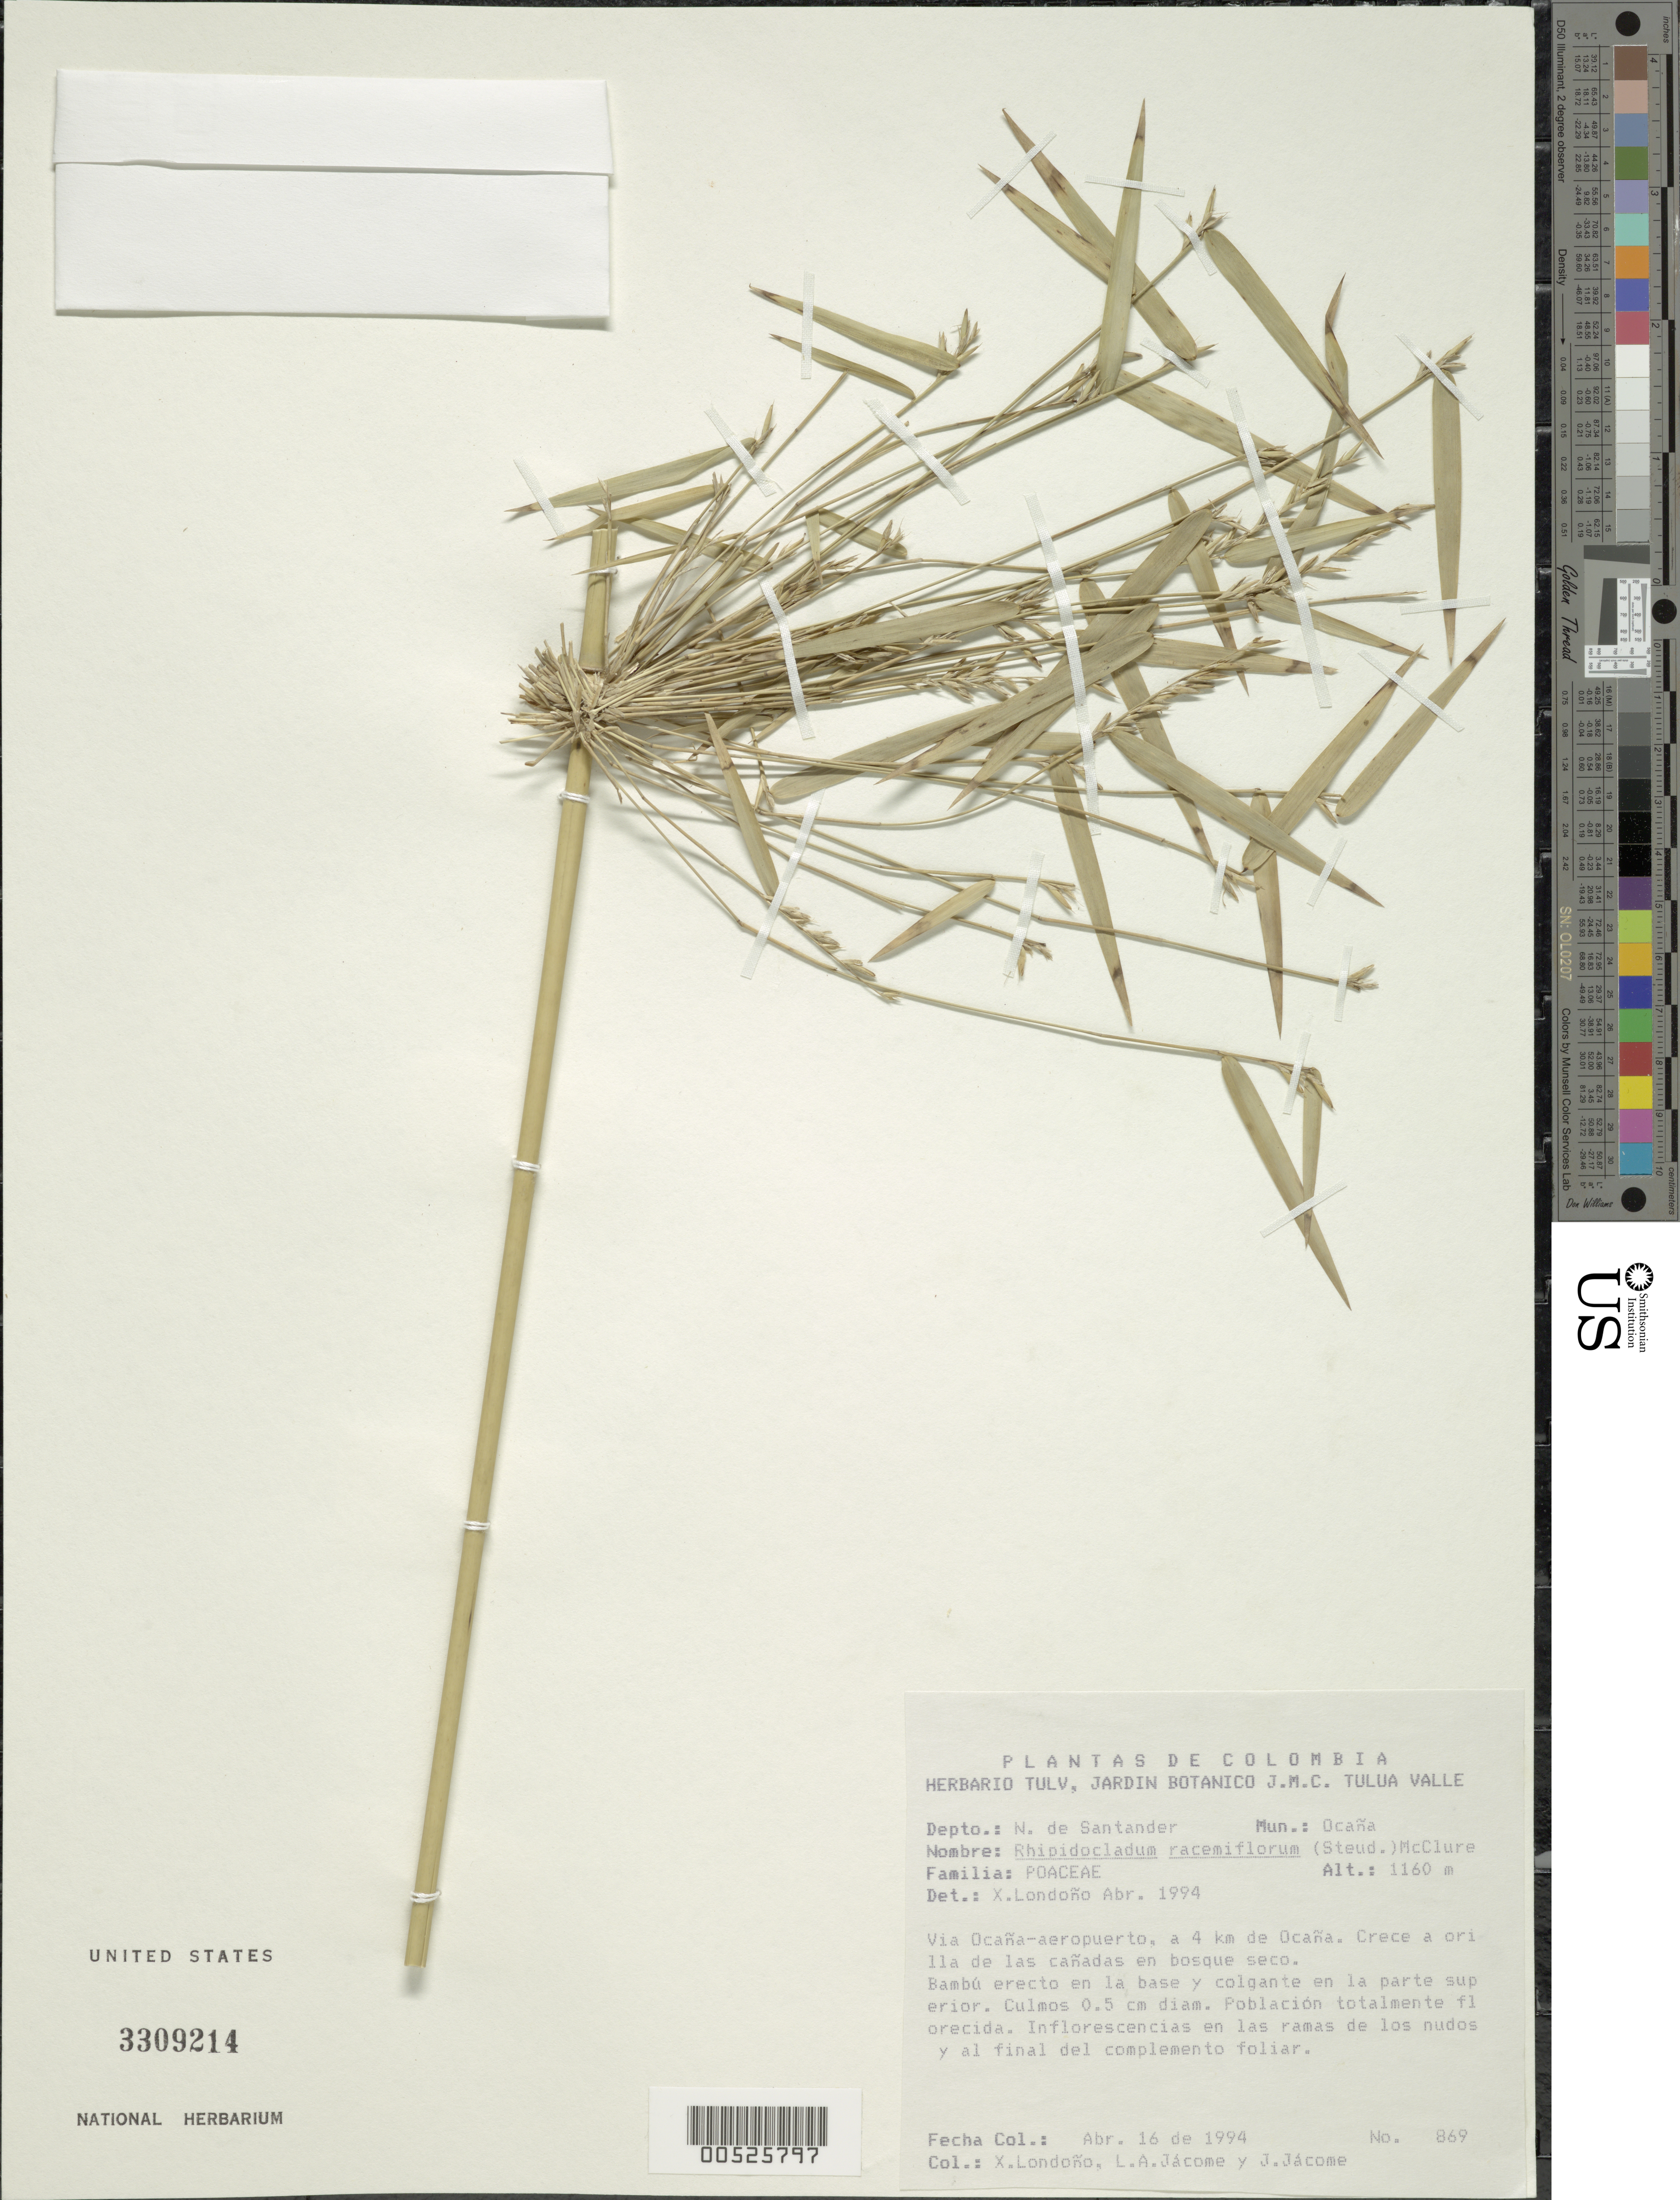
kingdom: Plantae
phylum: Tracheophyta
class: Liliopsida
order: Poales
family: Poaceae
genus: Rhipidocladum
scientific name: Rhipidocladum racemiflorum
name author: (Steud.) McClure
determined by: Londoño, X., (TULV), Jardin Botanico "Juan Maria Cespedes"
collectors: X. Londoño, L. Jacome & J. Jacome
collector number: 869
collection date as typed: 16 Apr 1994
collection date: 1994-04-16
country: Colombia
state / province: Norte de Santander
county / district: Ocaña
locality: Via Ocana - Aeropuerto, a 4 km de Ocana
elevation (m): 1160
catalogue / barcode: US 3309214